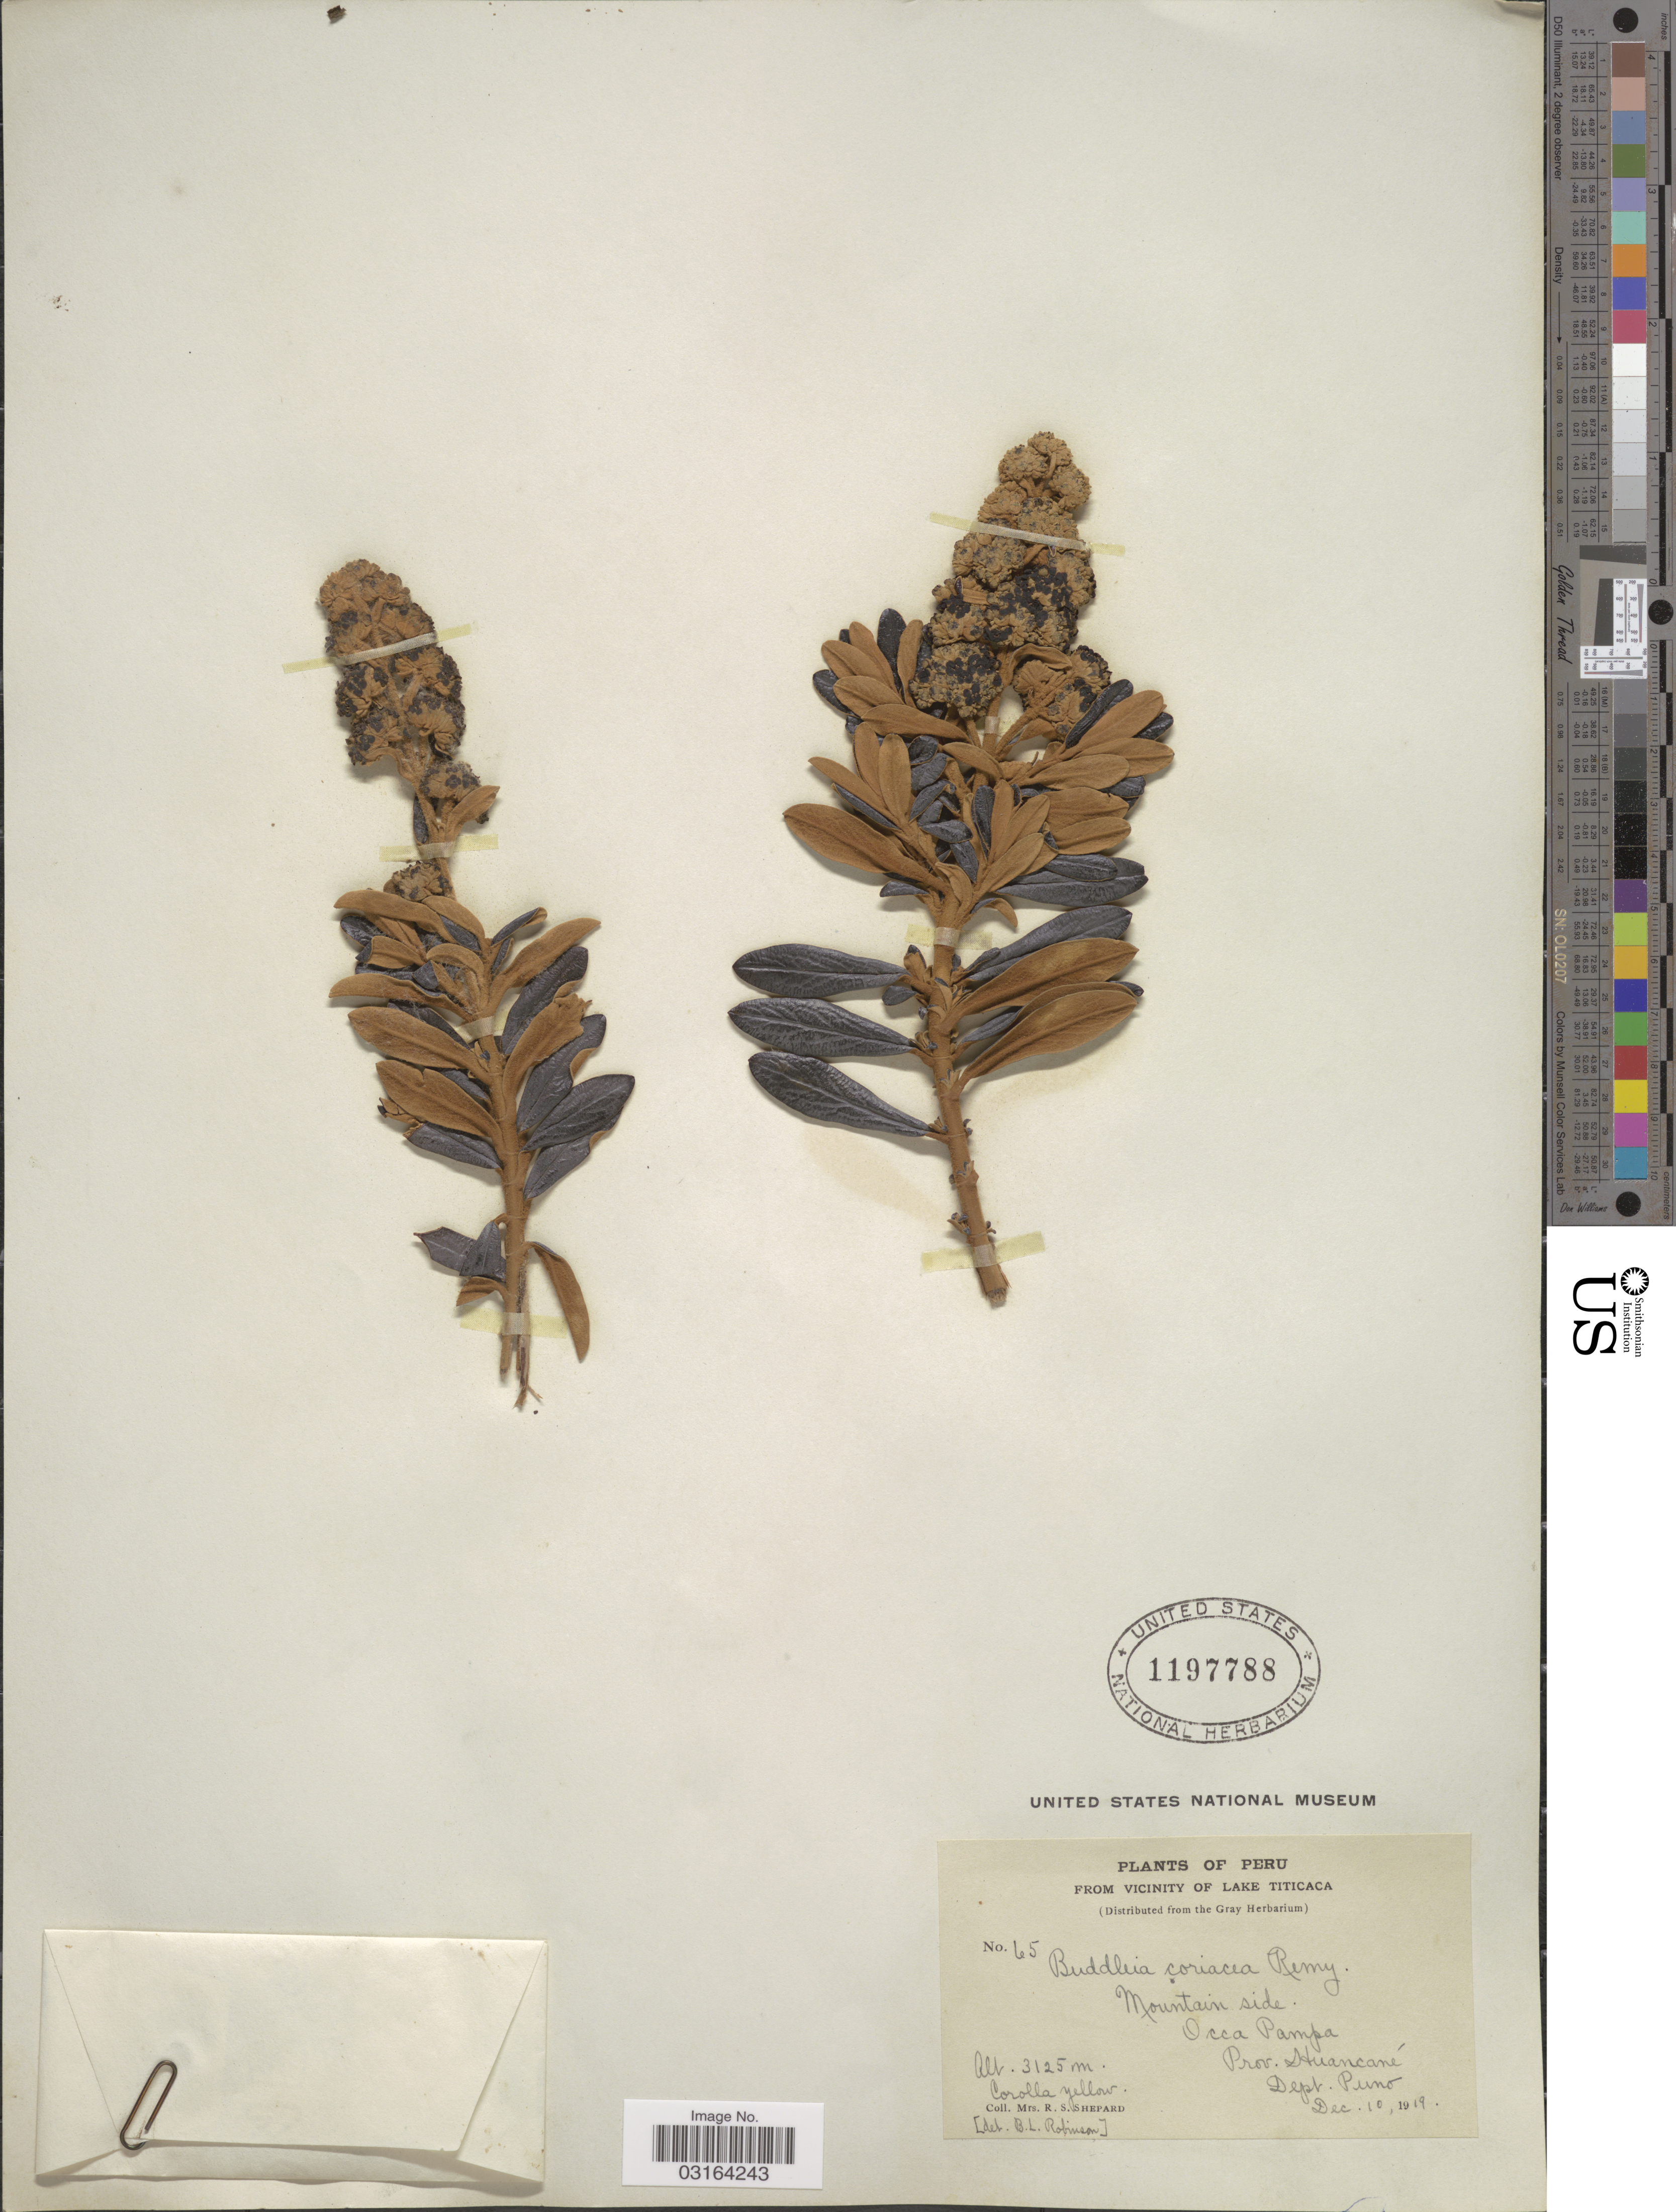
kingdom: Plantae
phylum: Tracheophyta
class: Magnoliopsida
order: Lamiales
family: Scrophulariaceae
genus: Buddleja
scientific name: Buddleja coriacea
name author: Remy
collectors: R. Shepard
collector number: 65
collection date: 1919-12-10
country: Peru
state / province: Puno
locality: Vicinity of Lake Titicaca, Mountain side, Occa Pampa, Prov. Huancané, Dept. Puno.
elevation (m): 3125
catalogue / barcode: US 1197788